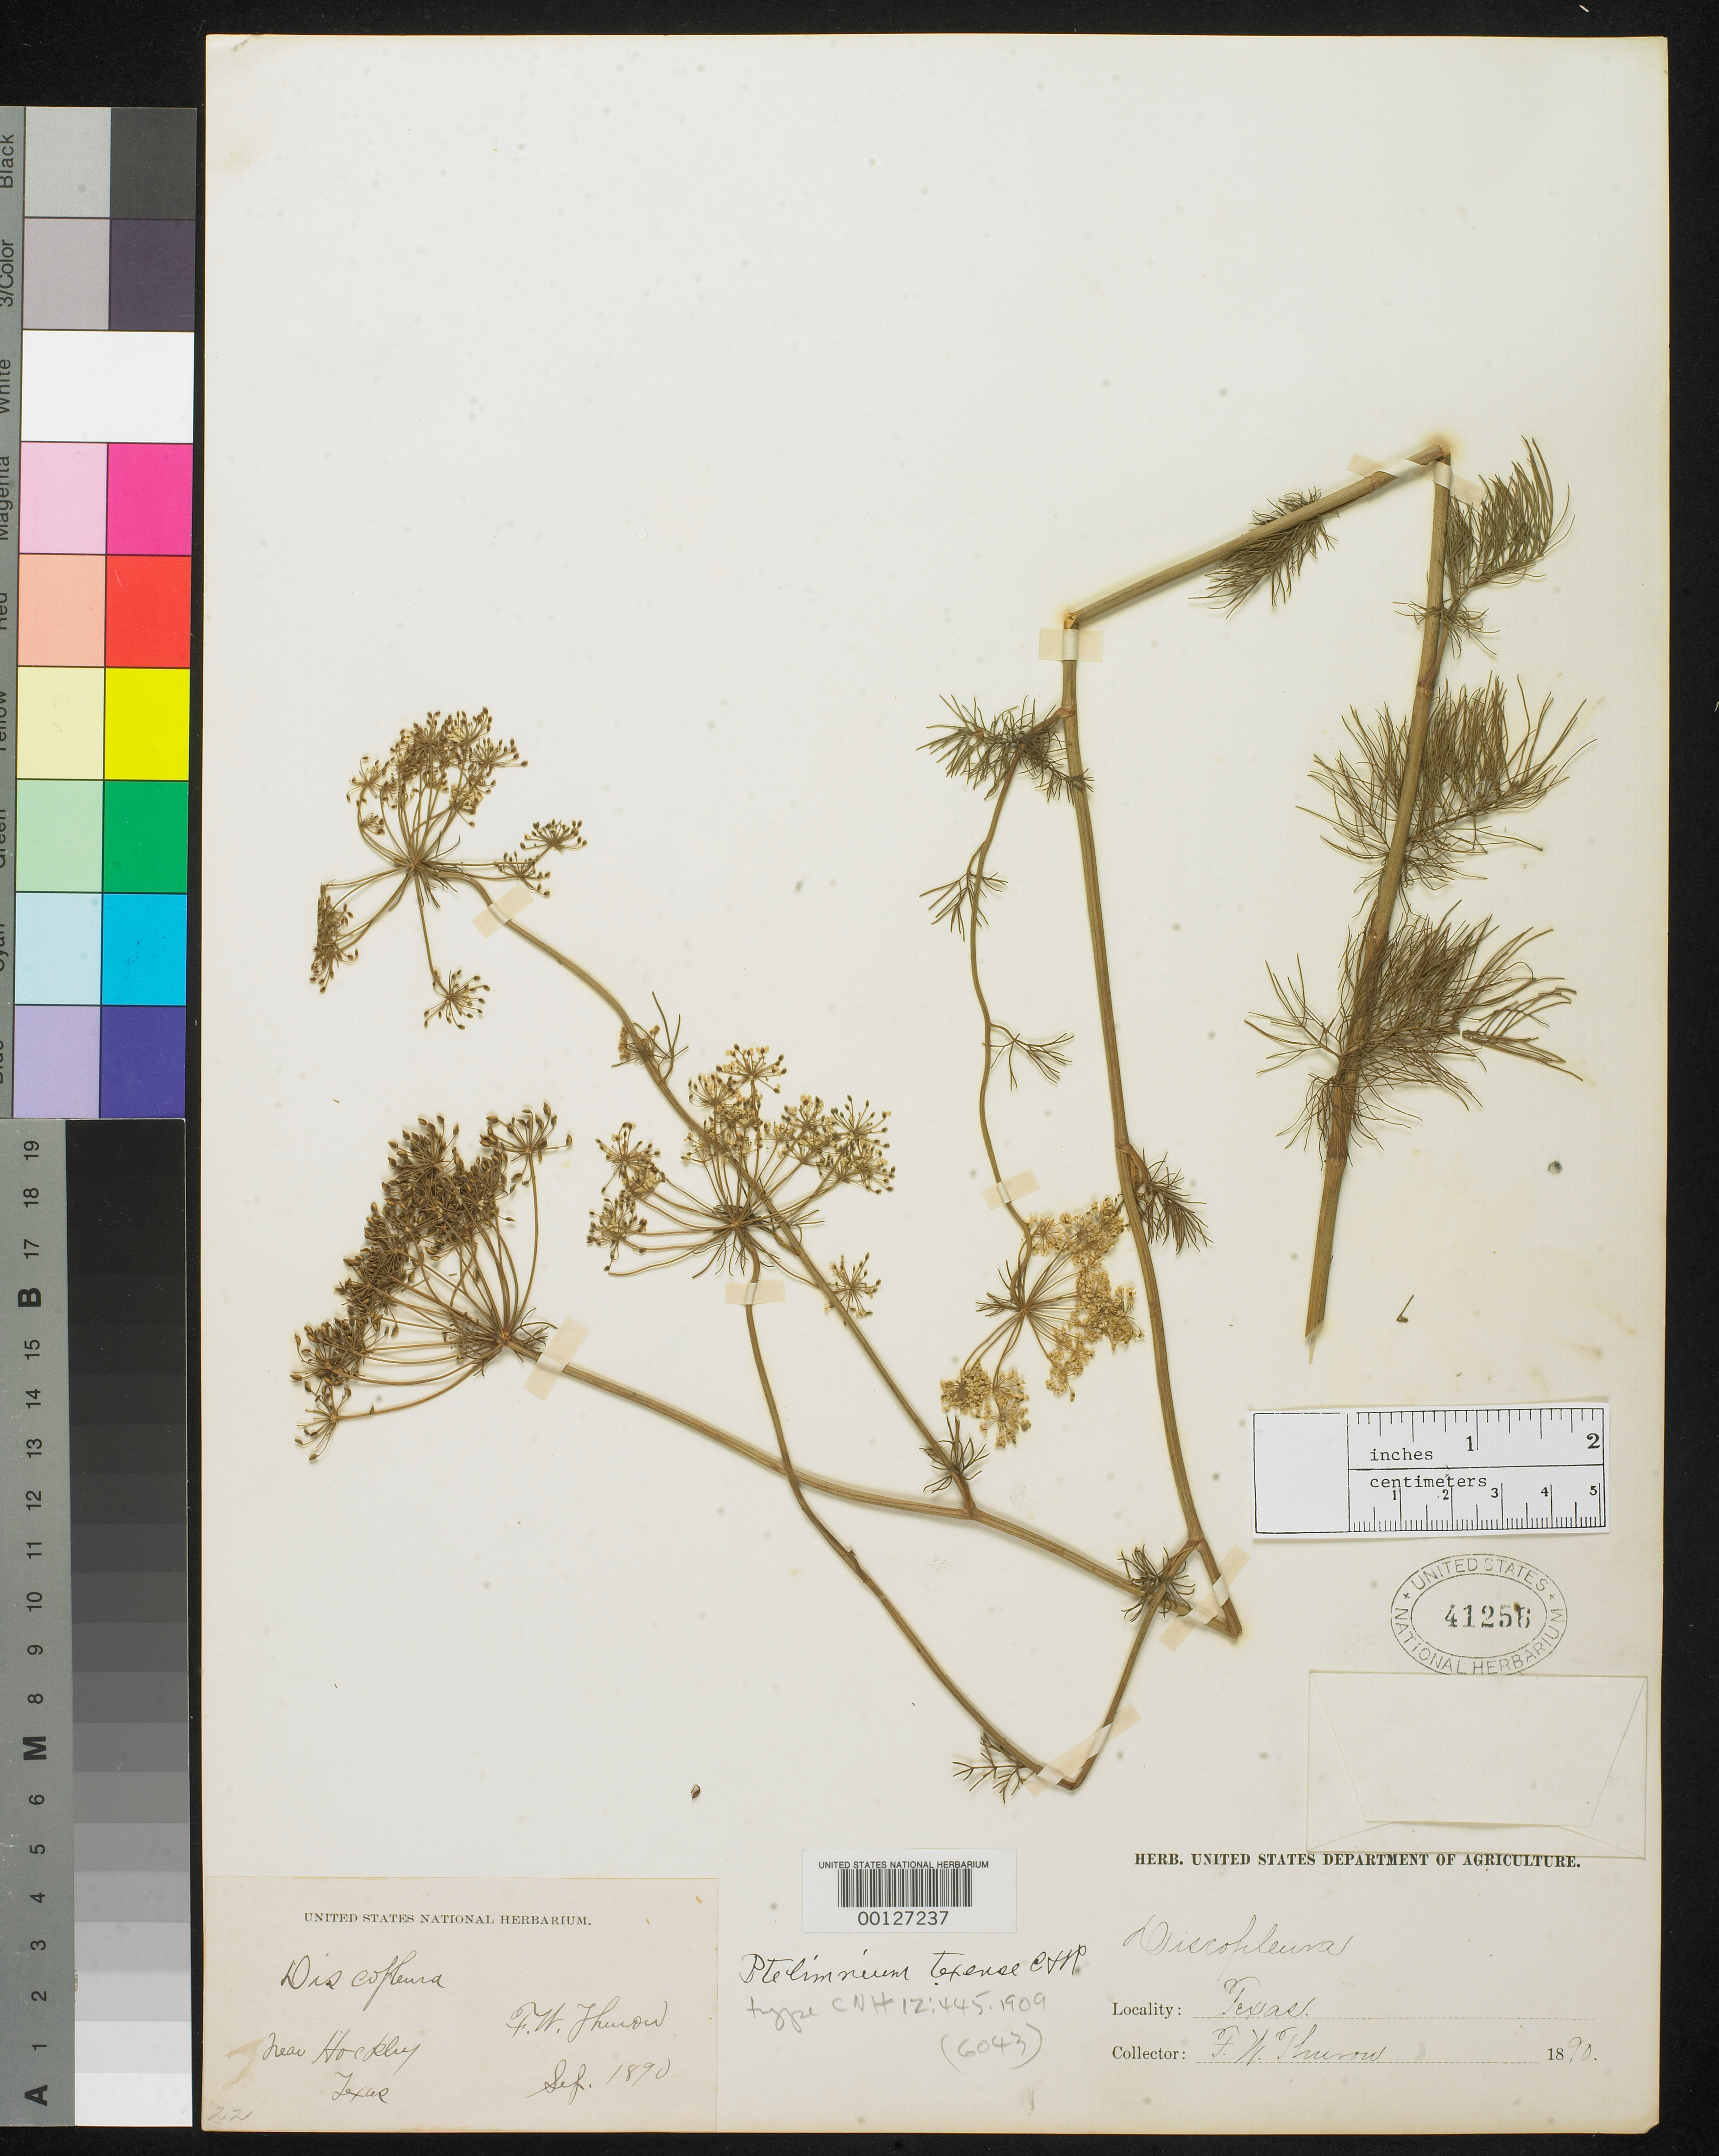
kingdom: Plantae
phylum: Tracheophyta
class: Magnoliopsida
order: Apiales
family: Apiaceae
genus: Ptilimnium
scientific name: Ptilimnium texense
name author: J.M. Coult. & Rose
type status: Holotype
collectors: F. W. Thurow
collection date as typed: Sep 1890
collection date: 1890-09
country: United States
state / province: Texas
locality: Near Hockley.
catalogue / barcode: US 41256